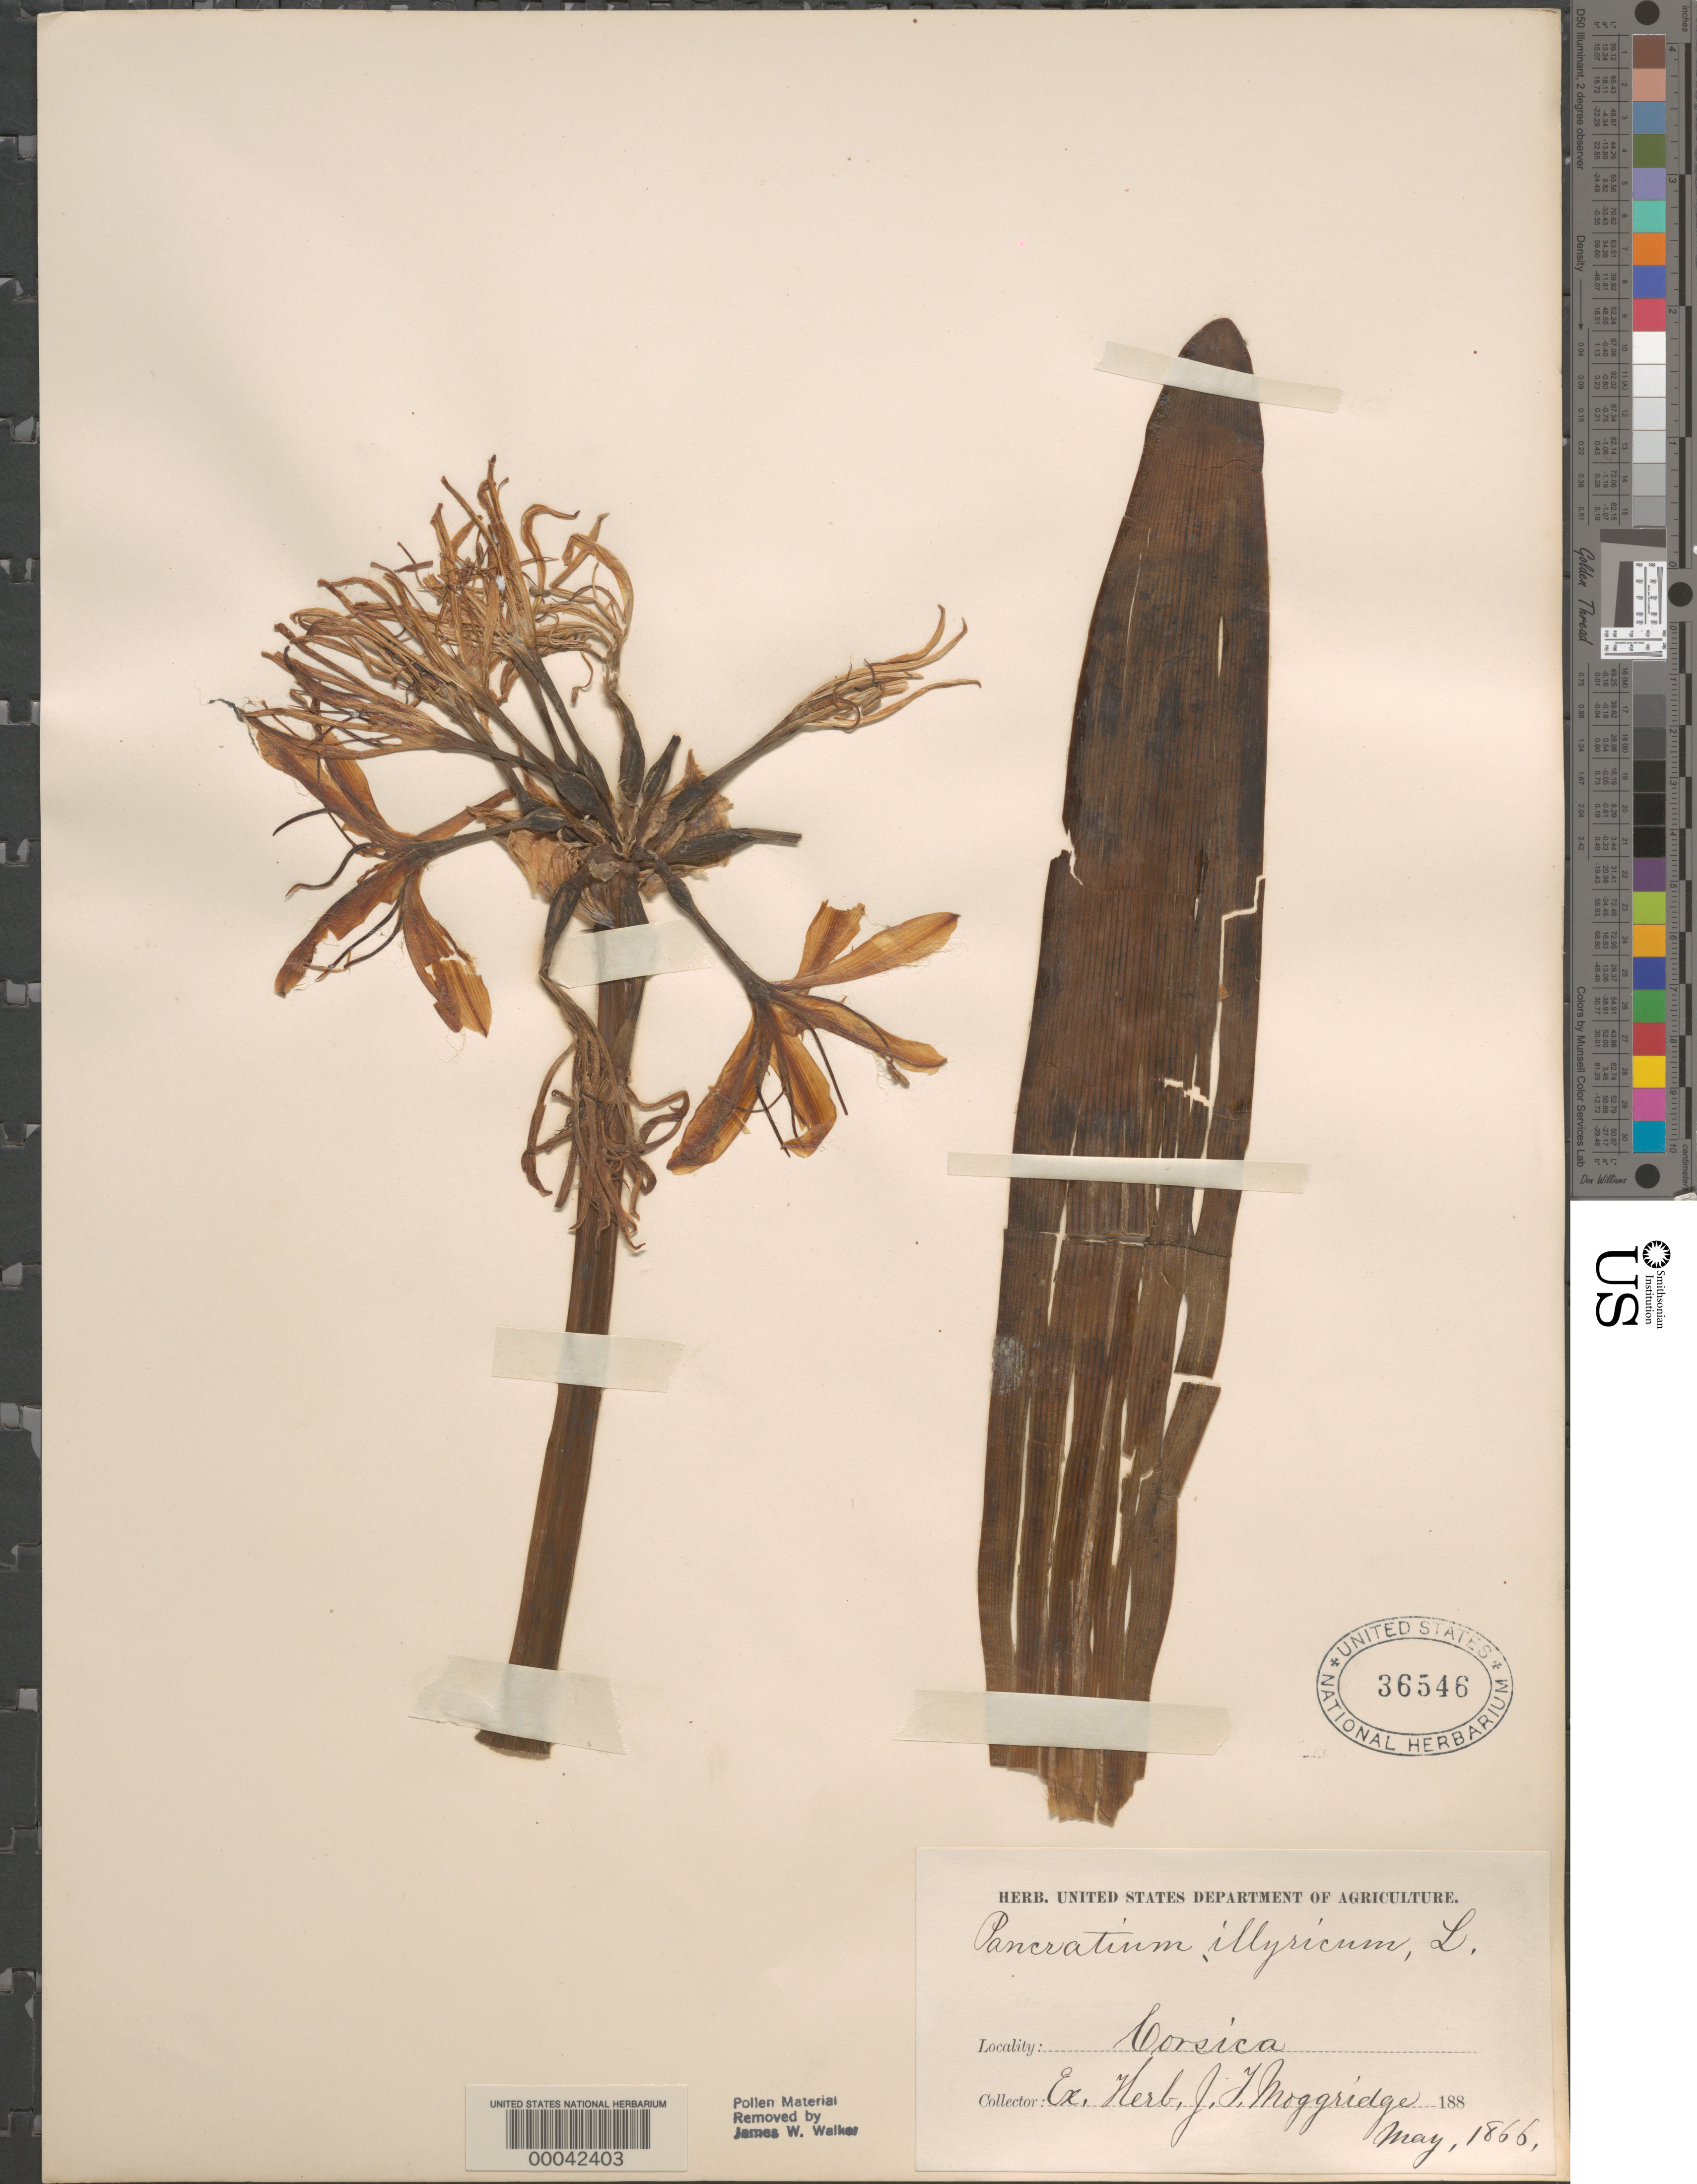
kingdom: Plantae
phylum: Tracheophyta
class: Liliopsida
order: Asparagales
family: Amaryllidaceae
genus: Pancratium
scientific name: Pancratium illyricum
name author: L.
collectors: J. T. Moggridge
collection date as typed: May 1866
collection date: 1866-05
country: France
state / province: Corsica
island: Corse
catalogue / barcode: US 36546